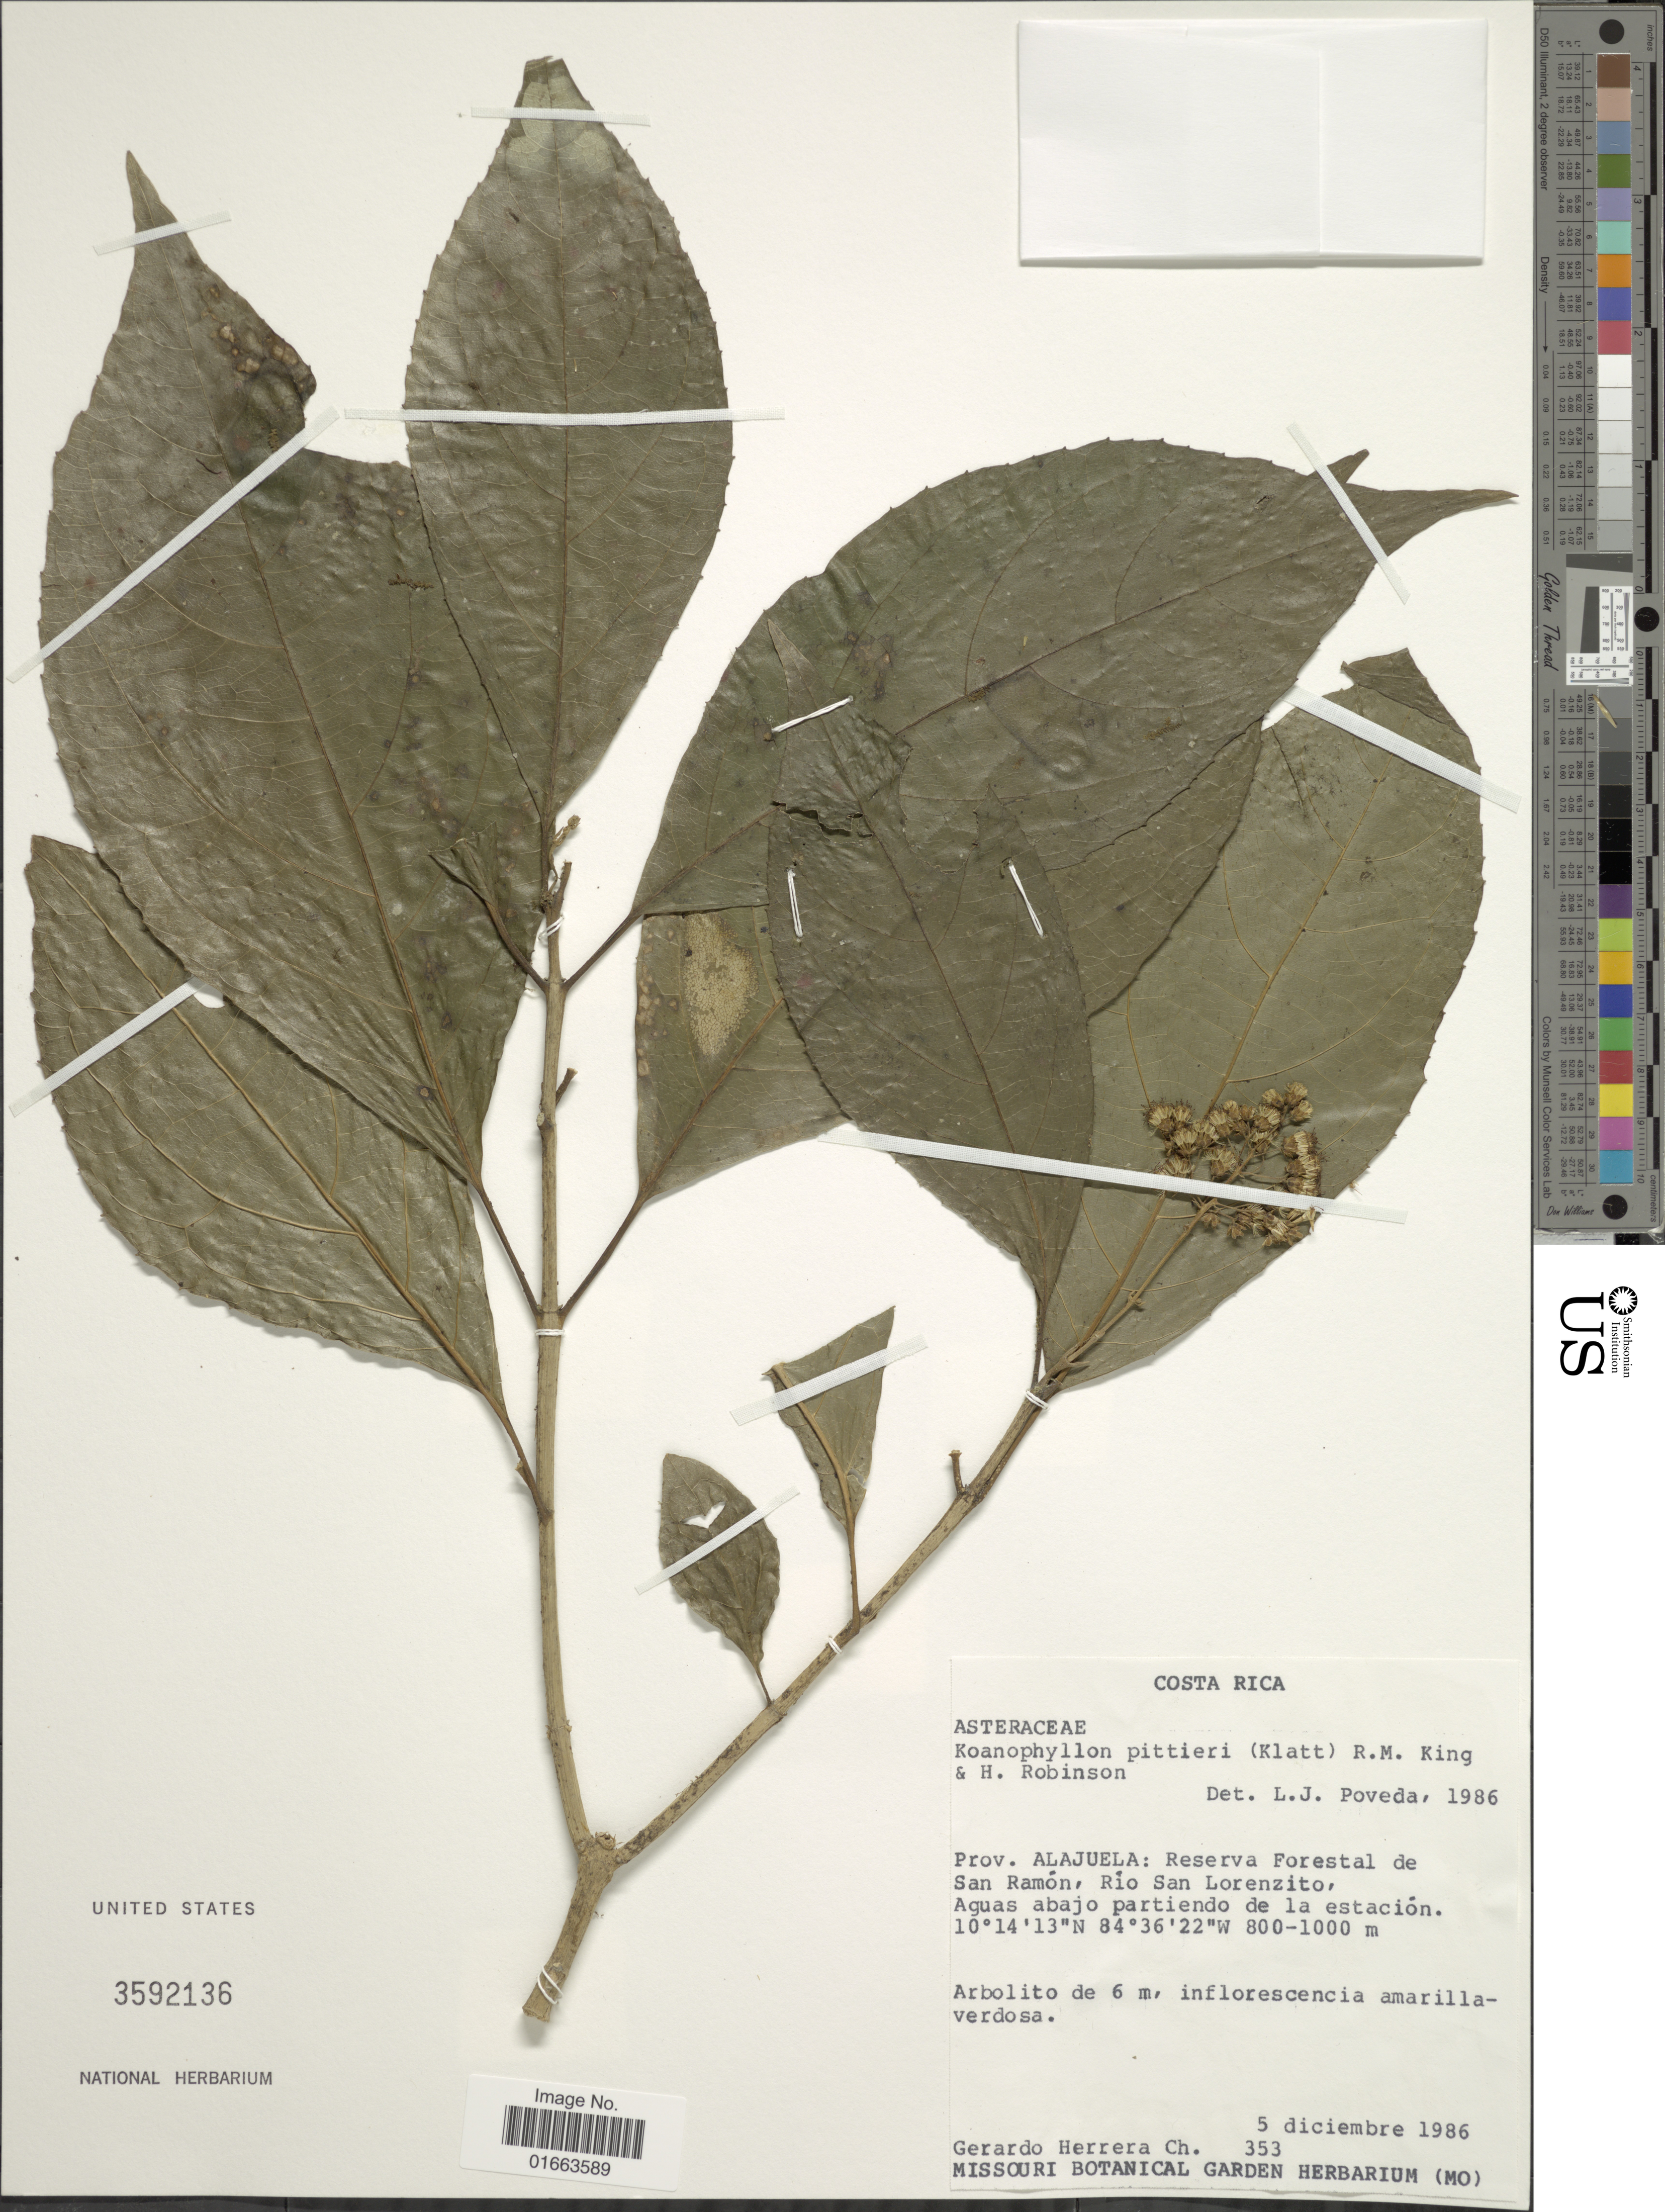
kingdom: Plantae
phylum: Tracheophyta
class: Magnoliopsida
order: Asterales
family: Asteraceae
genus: Koanophyllon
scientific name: Koanophyllon pittieri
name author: (Klatt) R.M. King & H. Rob.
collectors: G. Herrera Ch.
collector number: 353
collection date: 1986-12-05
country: Costa Rica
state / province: Alajuela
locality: Reserva Forestal de San Ramón, Río San Lorenzito, Aguas abajo partiendo de la estación, inflorescencia amarilla-verdosa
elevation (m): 800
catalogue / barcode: US 3592136